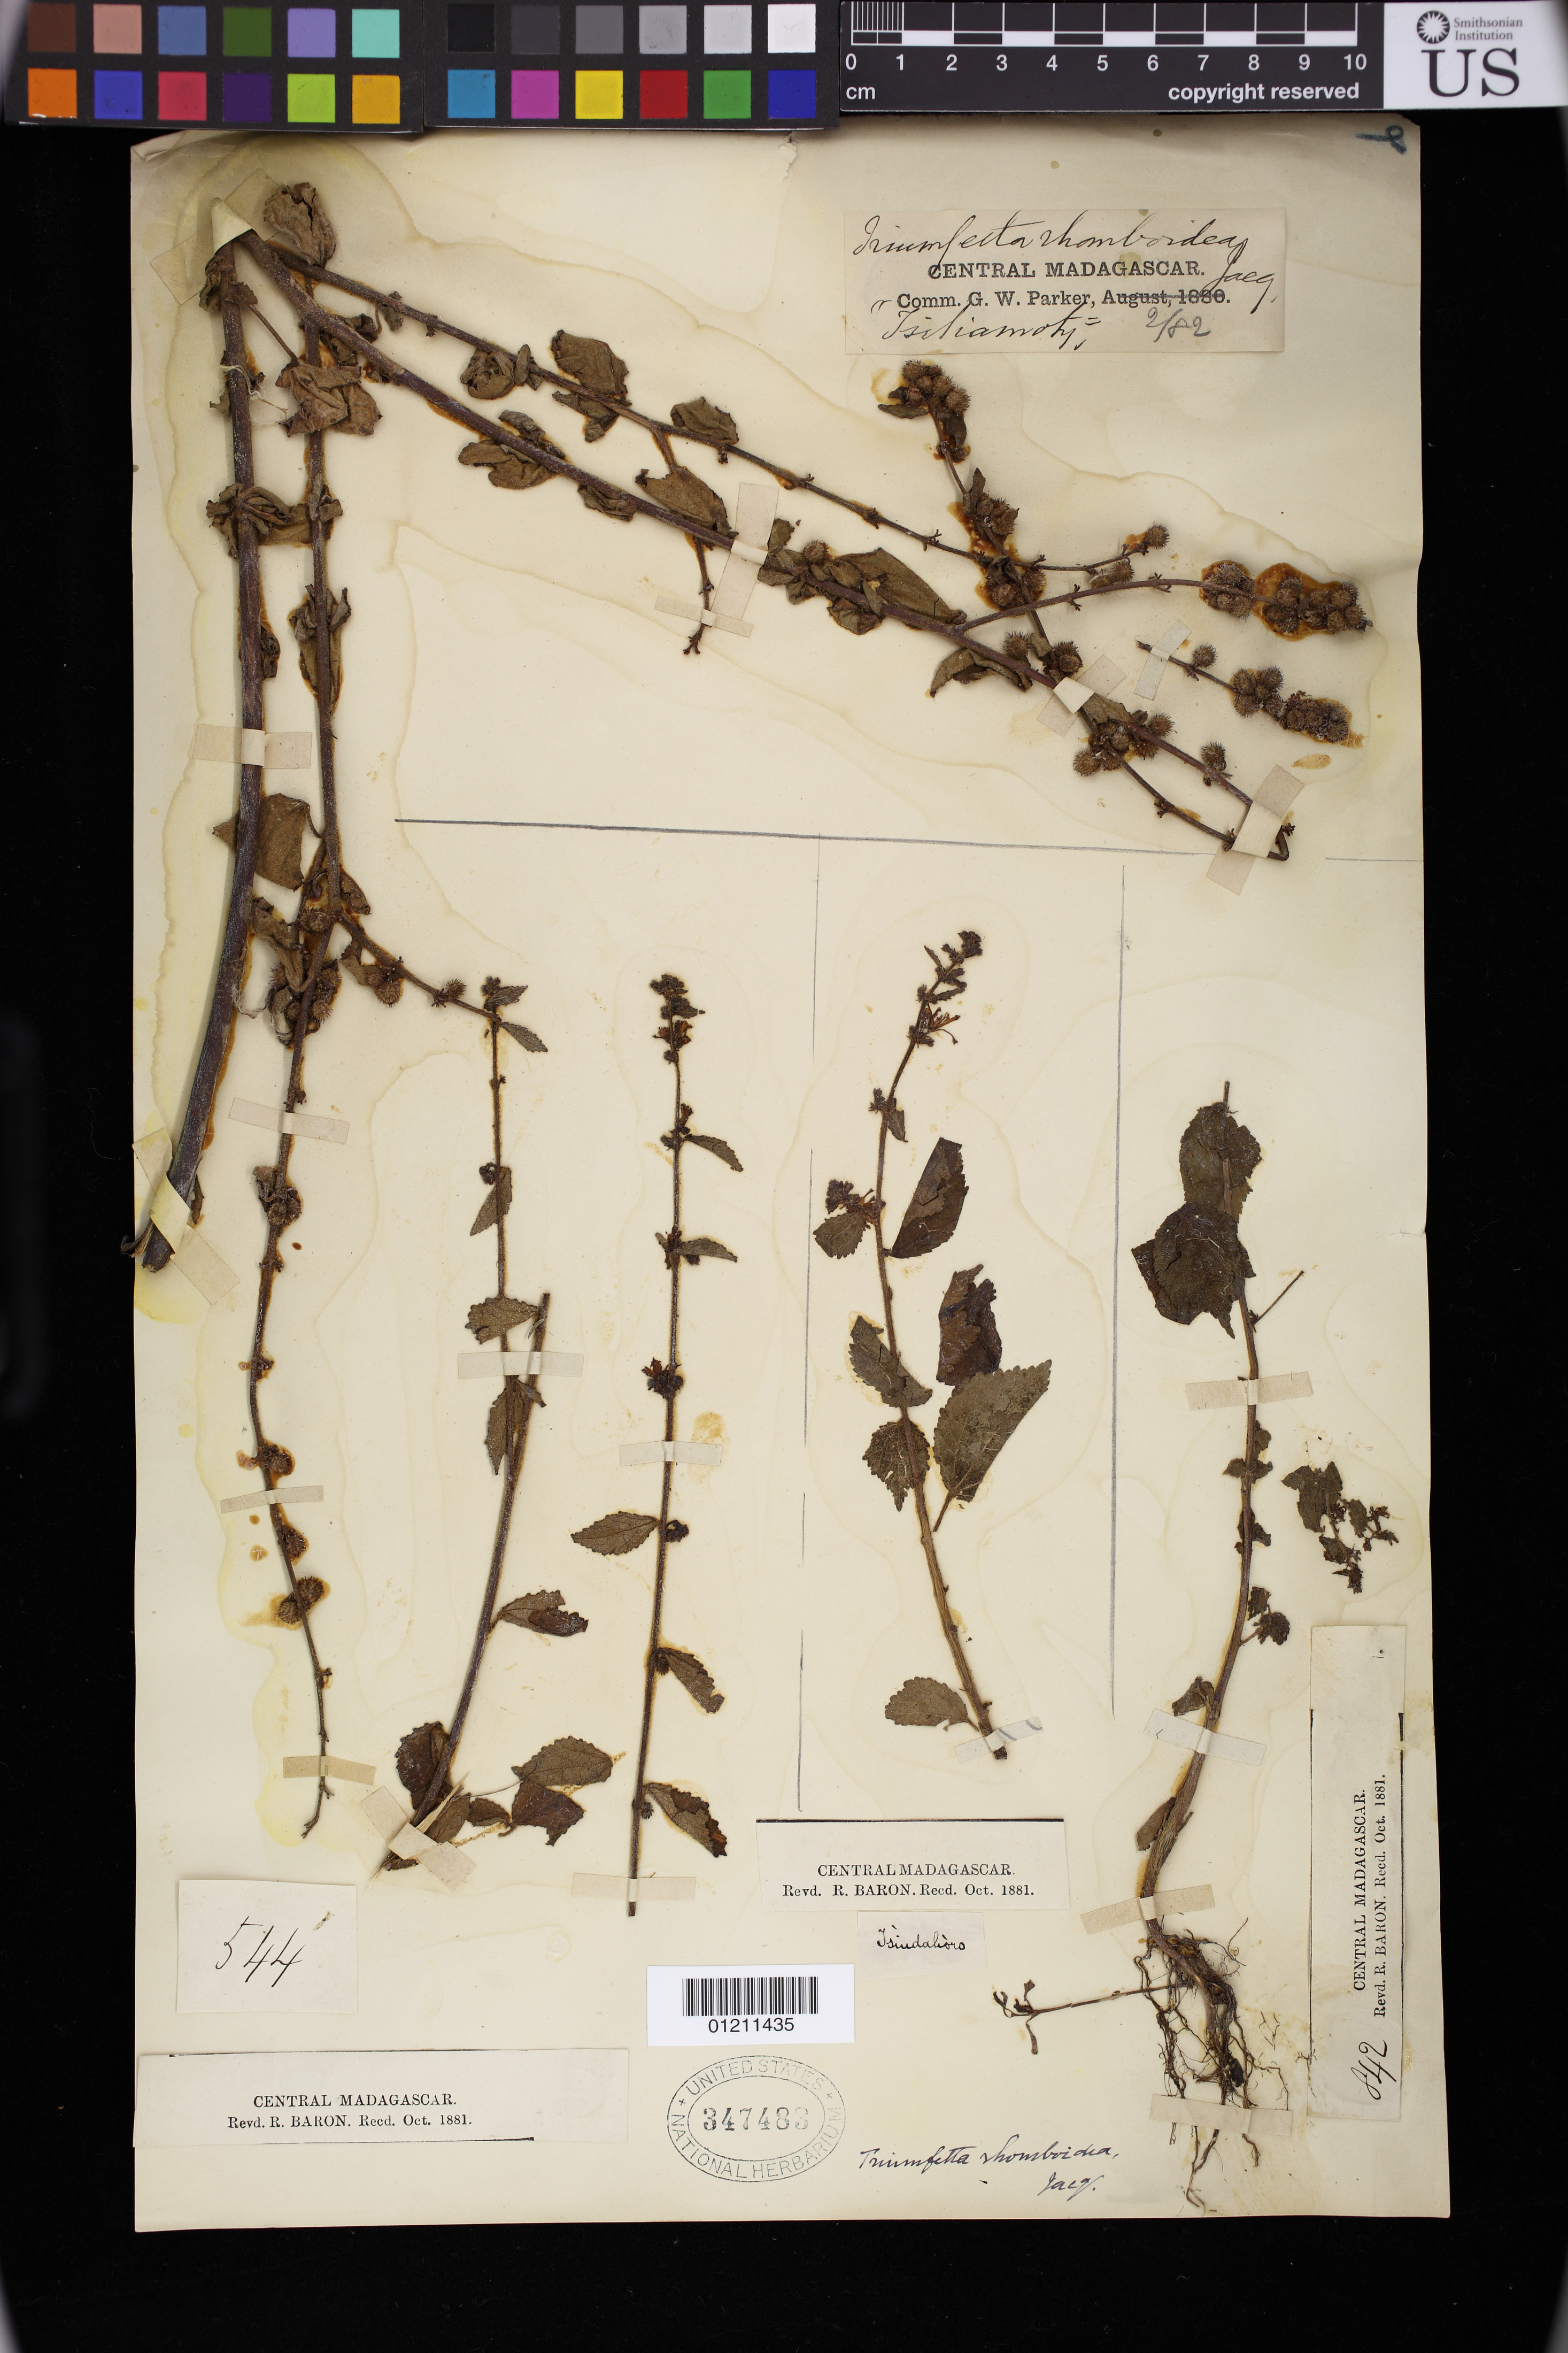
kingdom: Plantae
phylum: Tracheophyta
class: Magnoliopsida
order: Malvales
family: Malvaceae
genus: Triumfetta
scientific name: Triumfetta rhomboidea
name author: Jacq.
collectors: R. Baron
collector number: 842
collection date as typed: Oct 1881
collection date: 1881-10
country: Madagascar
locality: Central Madagascar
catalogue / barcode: US 347483